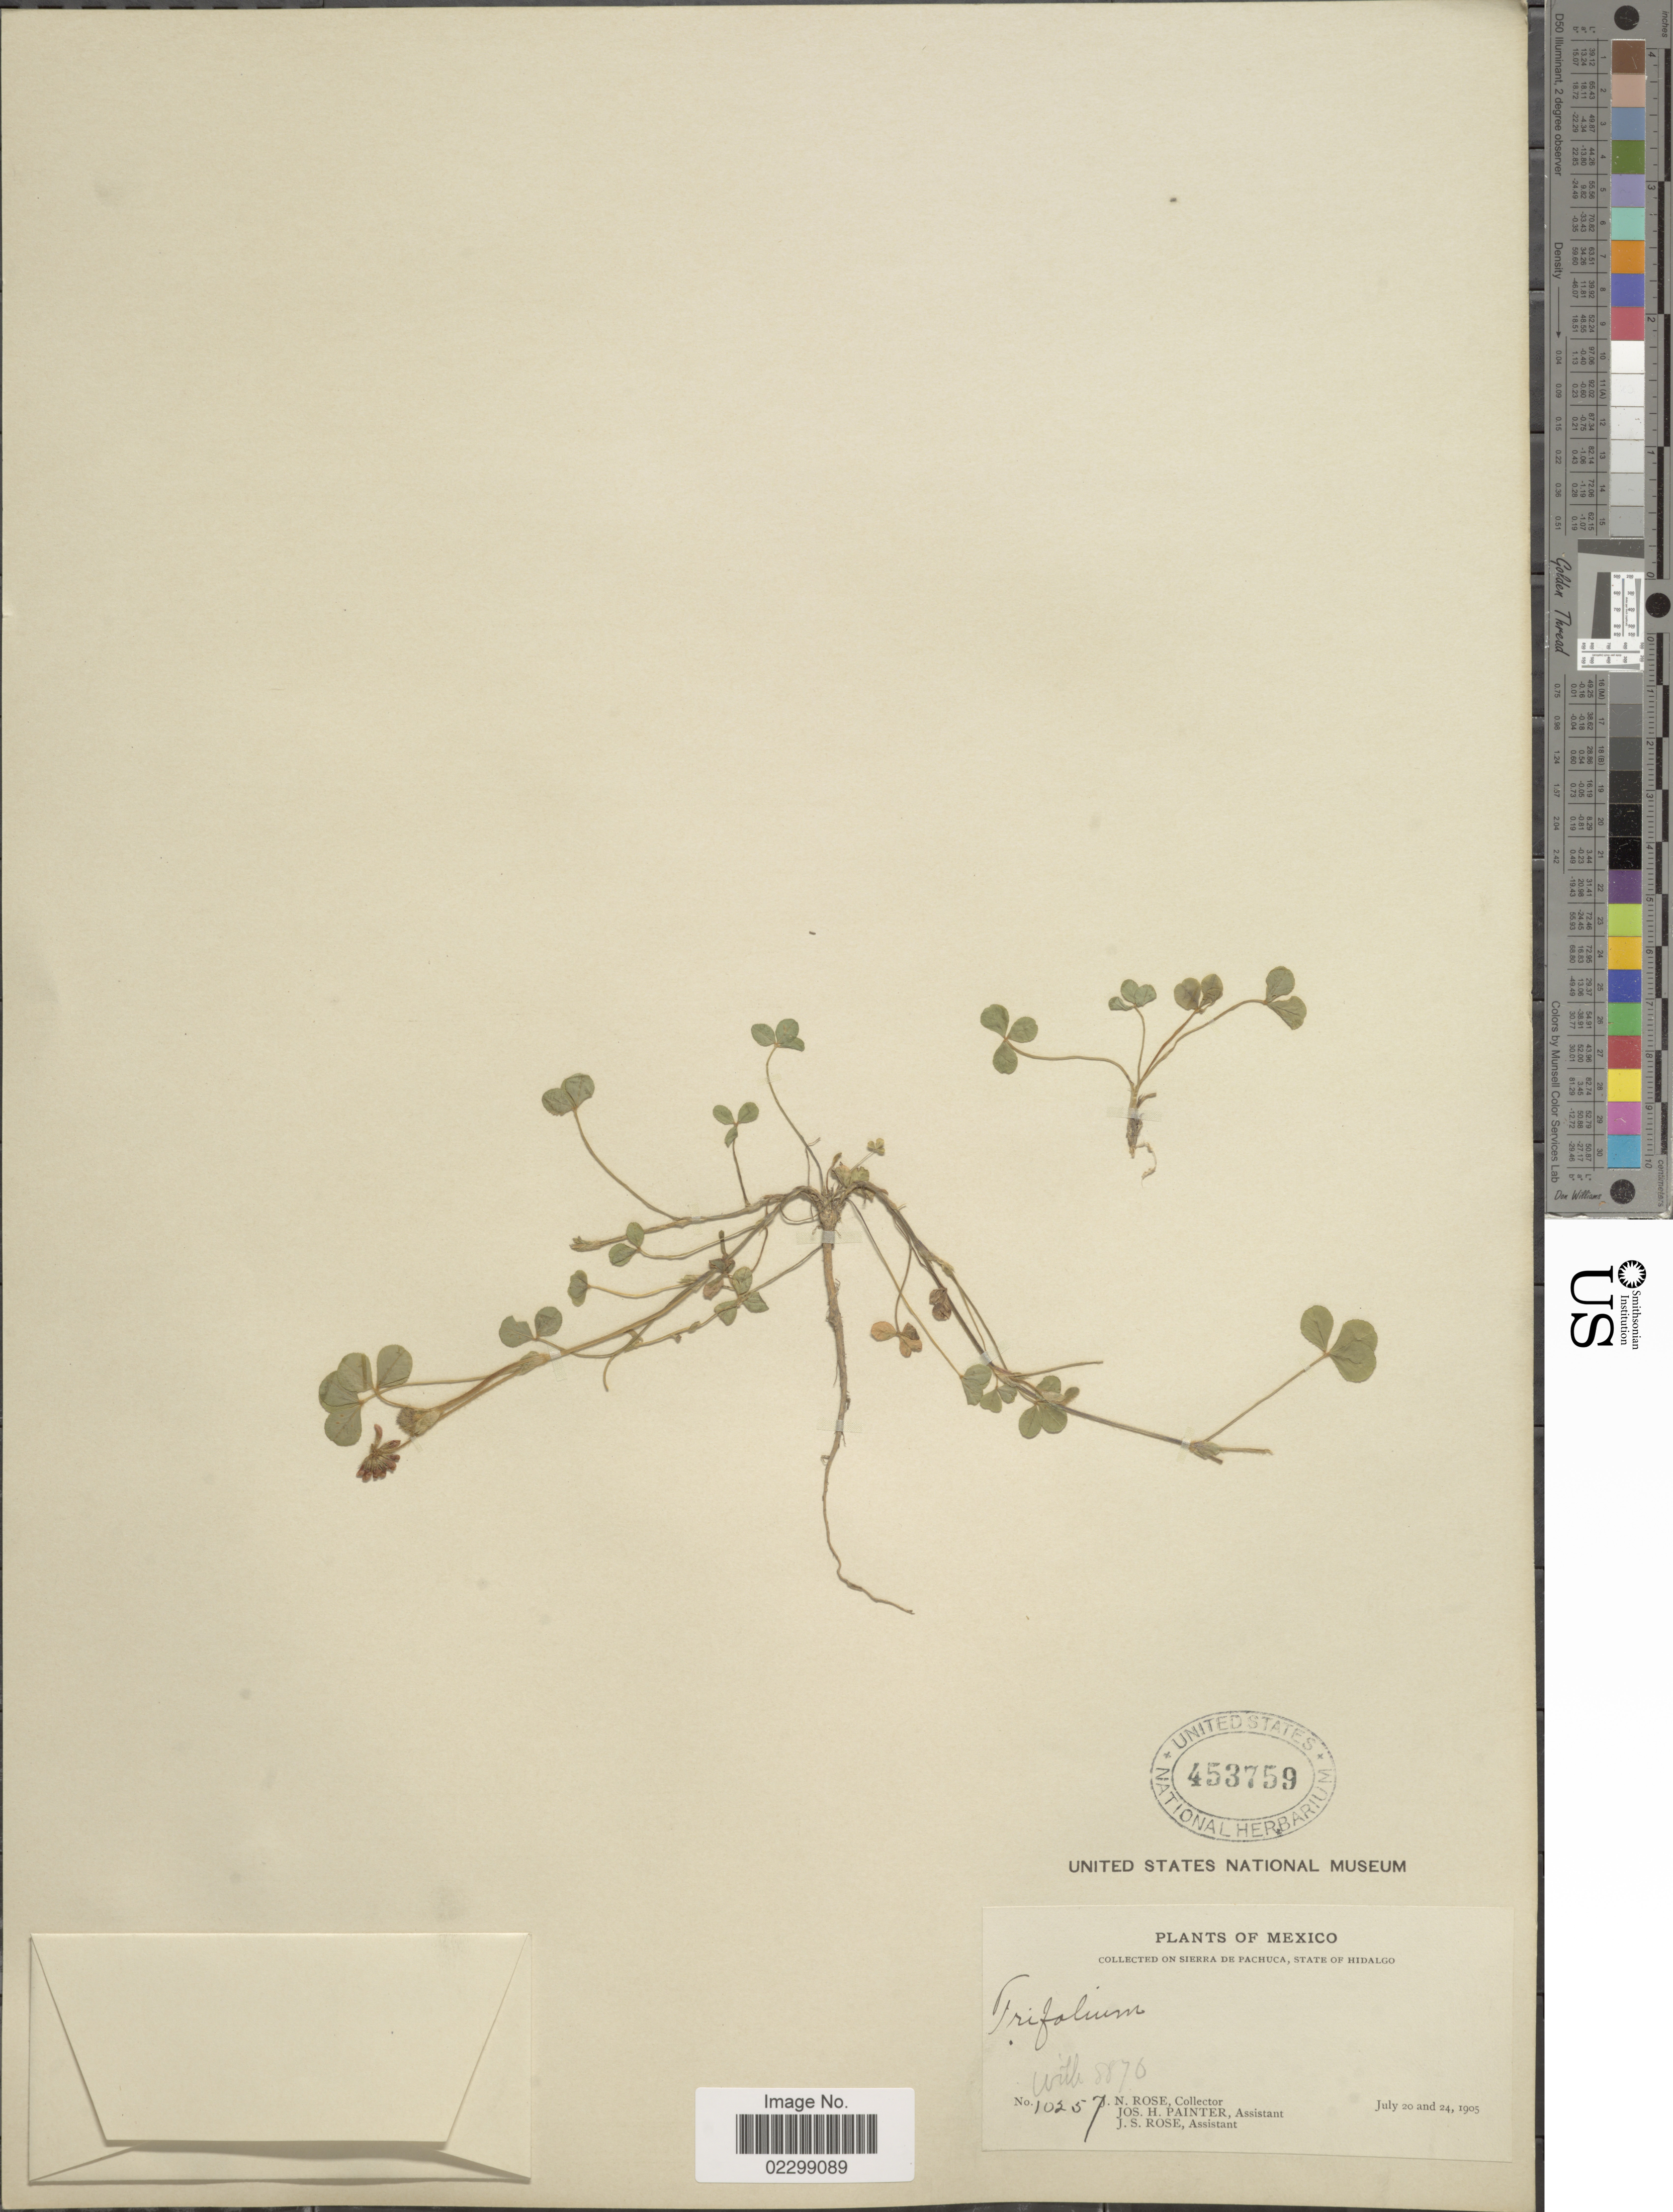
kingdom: Plantae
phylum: Tracheophyta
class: Magnoliopsida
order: Fabales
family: Fabaceae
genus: Trifolium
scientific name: Trifolium sp.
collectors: J. N. Rose, J. H. Painter & J. S. Rose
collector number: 10257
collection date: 1905-07-20/1905-07-24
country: Mexico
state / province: Hidalgo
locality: On sierra de Pachuca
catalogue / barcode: US 453759